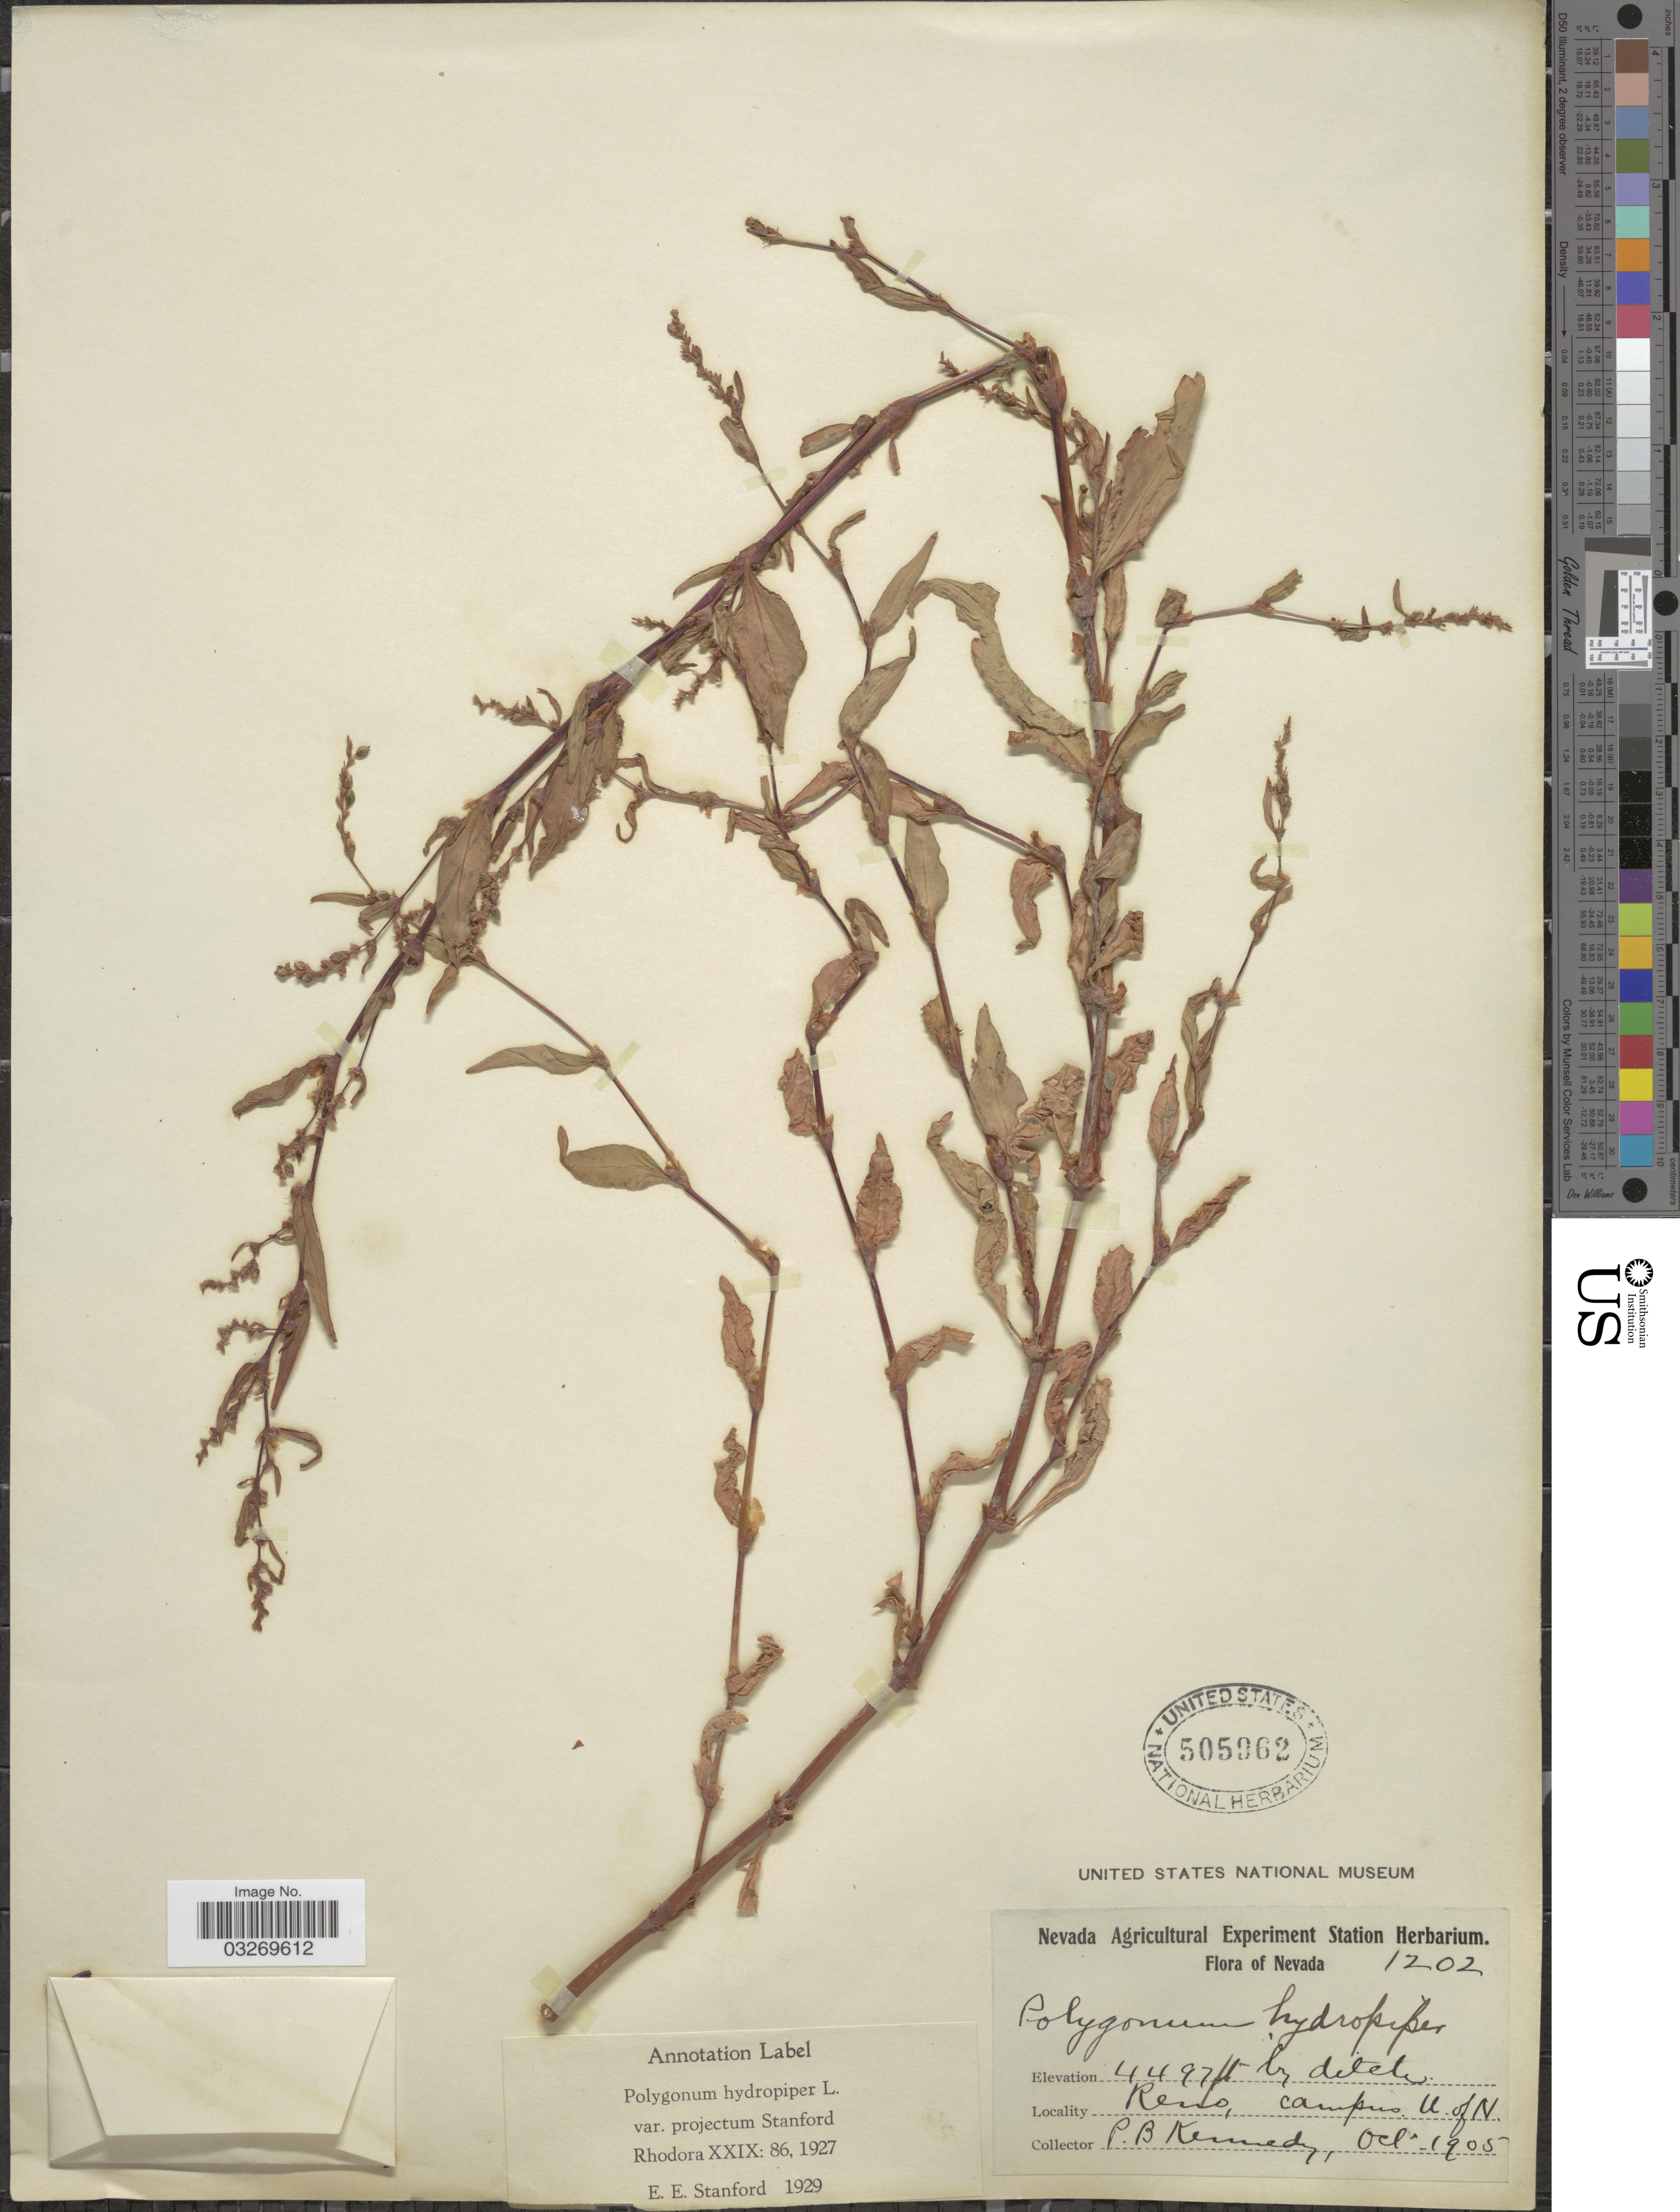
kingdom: Plantae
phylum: Tracheophyta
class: Magnoliopsida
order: Caryophyllales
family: Polygonaceae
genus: Persicaria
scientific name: Persicaria hydropiper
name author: (L.) Delarbre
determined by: Atha, D. E.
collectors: P. B. Kennedy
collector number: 1202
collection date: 1905-10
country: United States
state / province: Nevada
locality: Reno, campus U. of N.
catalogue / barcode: US 505962